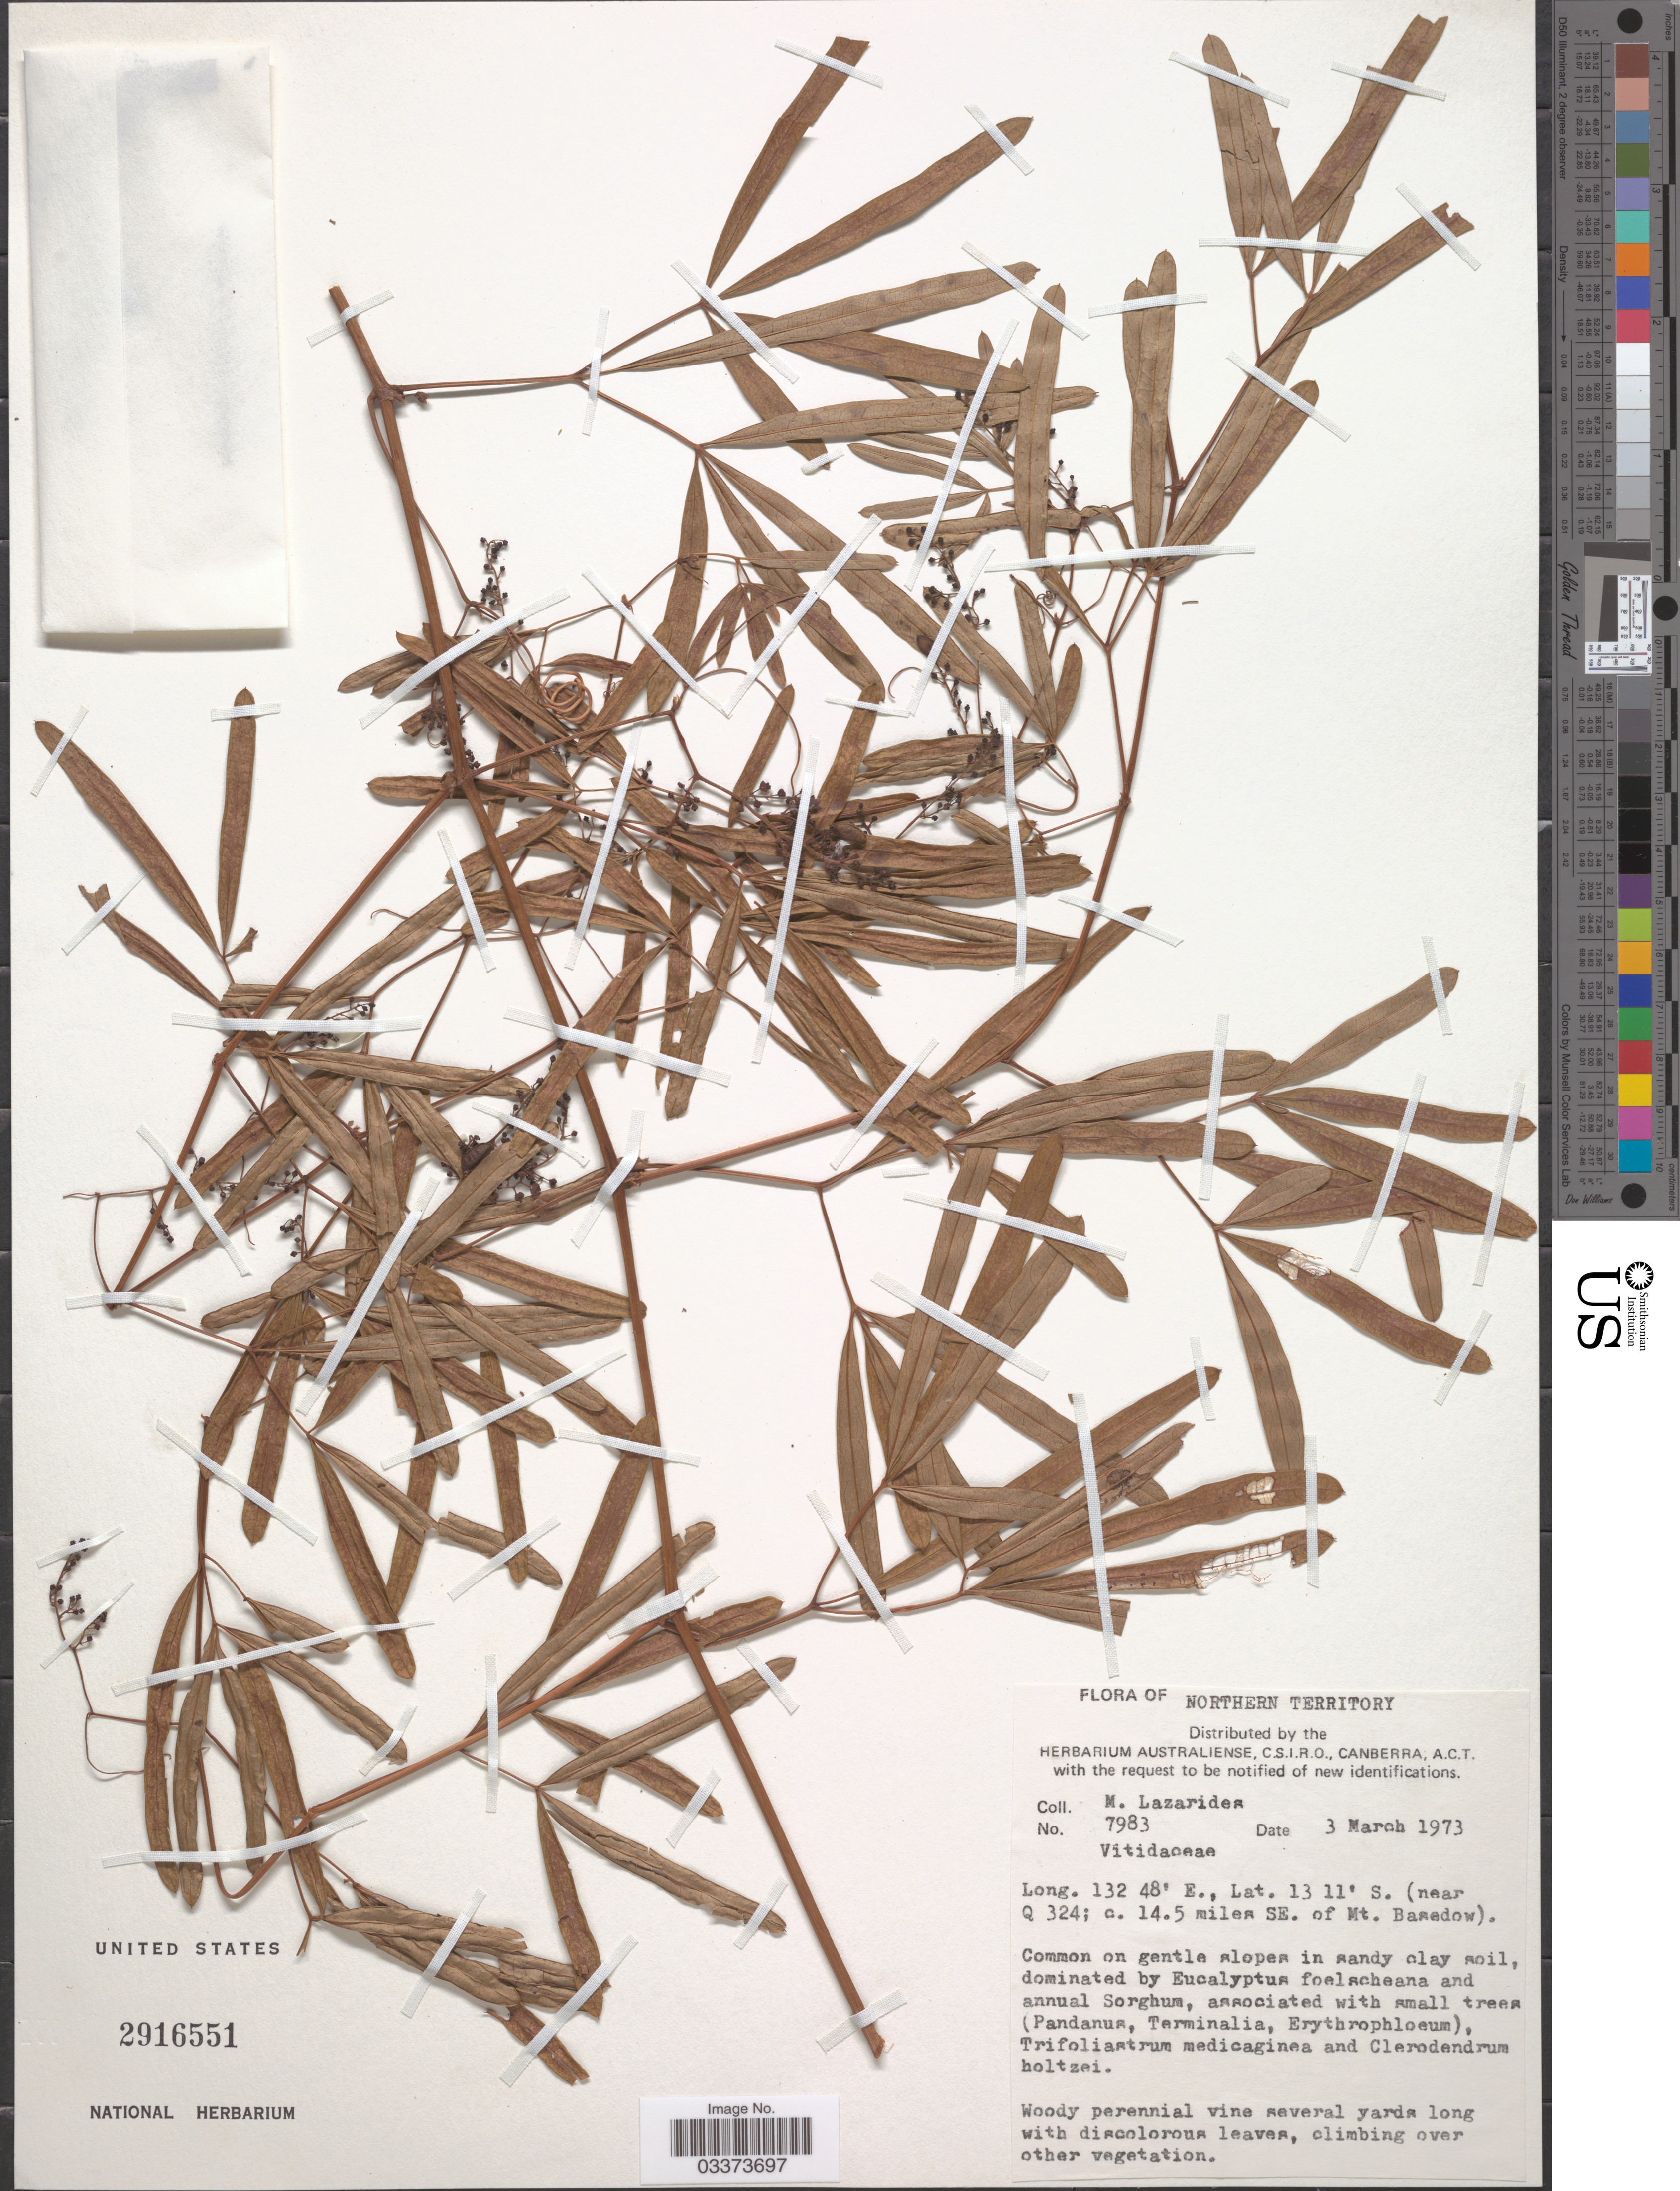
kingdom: Plantae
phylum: Tracheophyta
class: Magnoliopsida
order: Vitales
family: Vitaceae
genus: Ampelocissus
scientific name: Ampelocissus acetosa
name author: (F. Muell.) Planch.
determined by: Jackes, B. R.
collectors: M. Lazarides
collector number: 7983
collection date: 1973-03-03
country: Australia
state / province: Northern Territory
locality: (near Q324; c. 14.5 miles SE. of Mt. Basedow).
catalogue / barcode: US 2916551